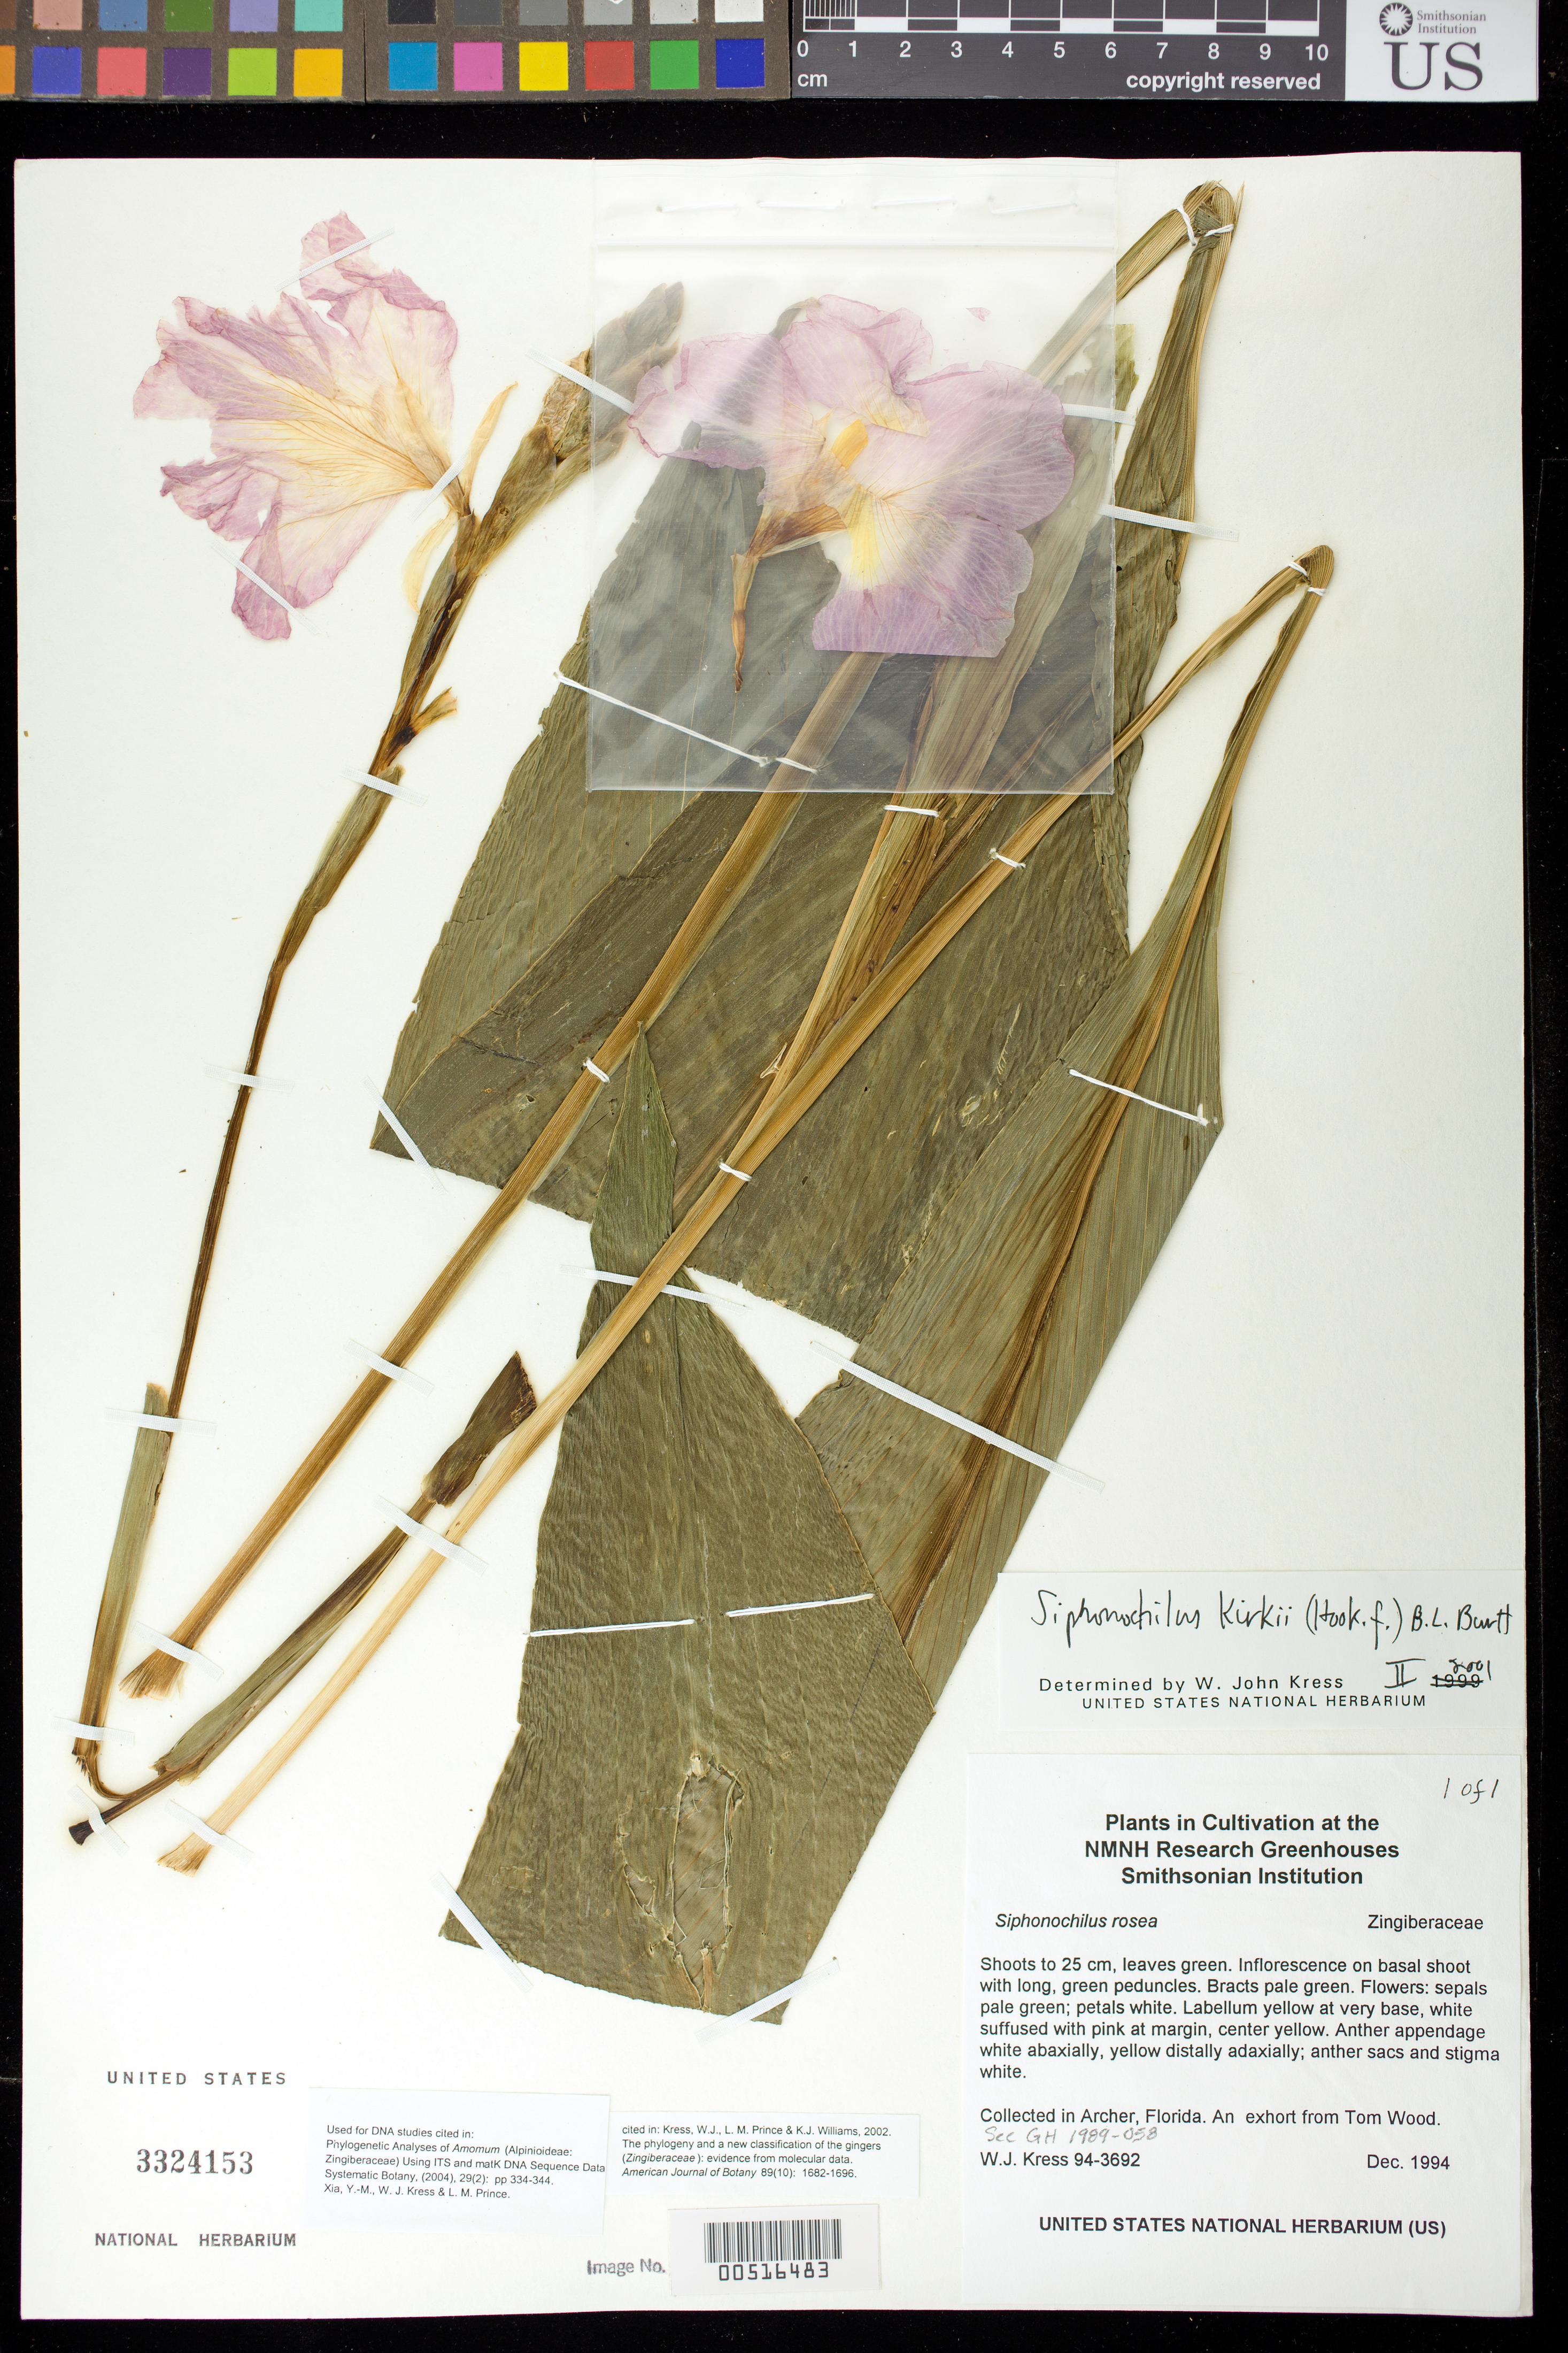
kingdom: Plantae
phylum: Tracheophyta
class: Liliopsida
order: Zingiberales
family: Zingiberaceae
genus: Siphonochilus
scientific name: Siphonochilus kirkii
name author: (Hook. f.) B.L. Burtt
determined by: Kress, W. J., (US), Smithsonian Institution - National Museum of Natural History (UNITED STATES)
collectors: W. J. Kress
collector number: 94-3692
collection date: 1994-12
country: United States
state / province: Florida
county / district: Alachua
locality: Archer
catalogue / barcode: US 3324153